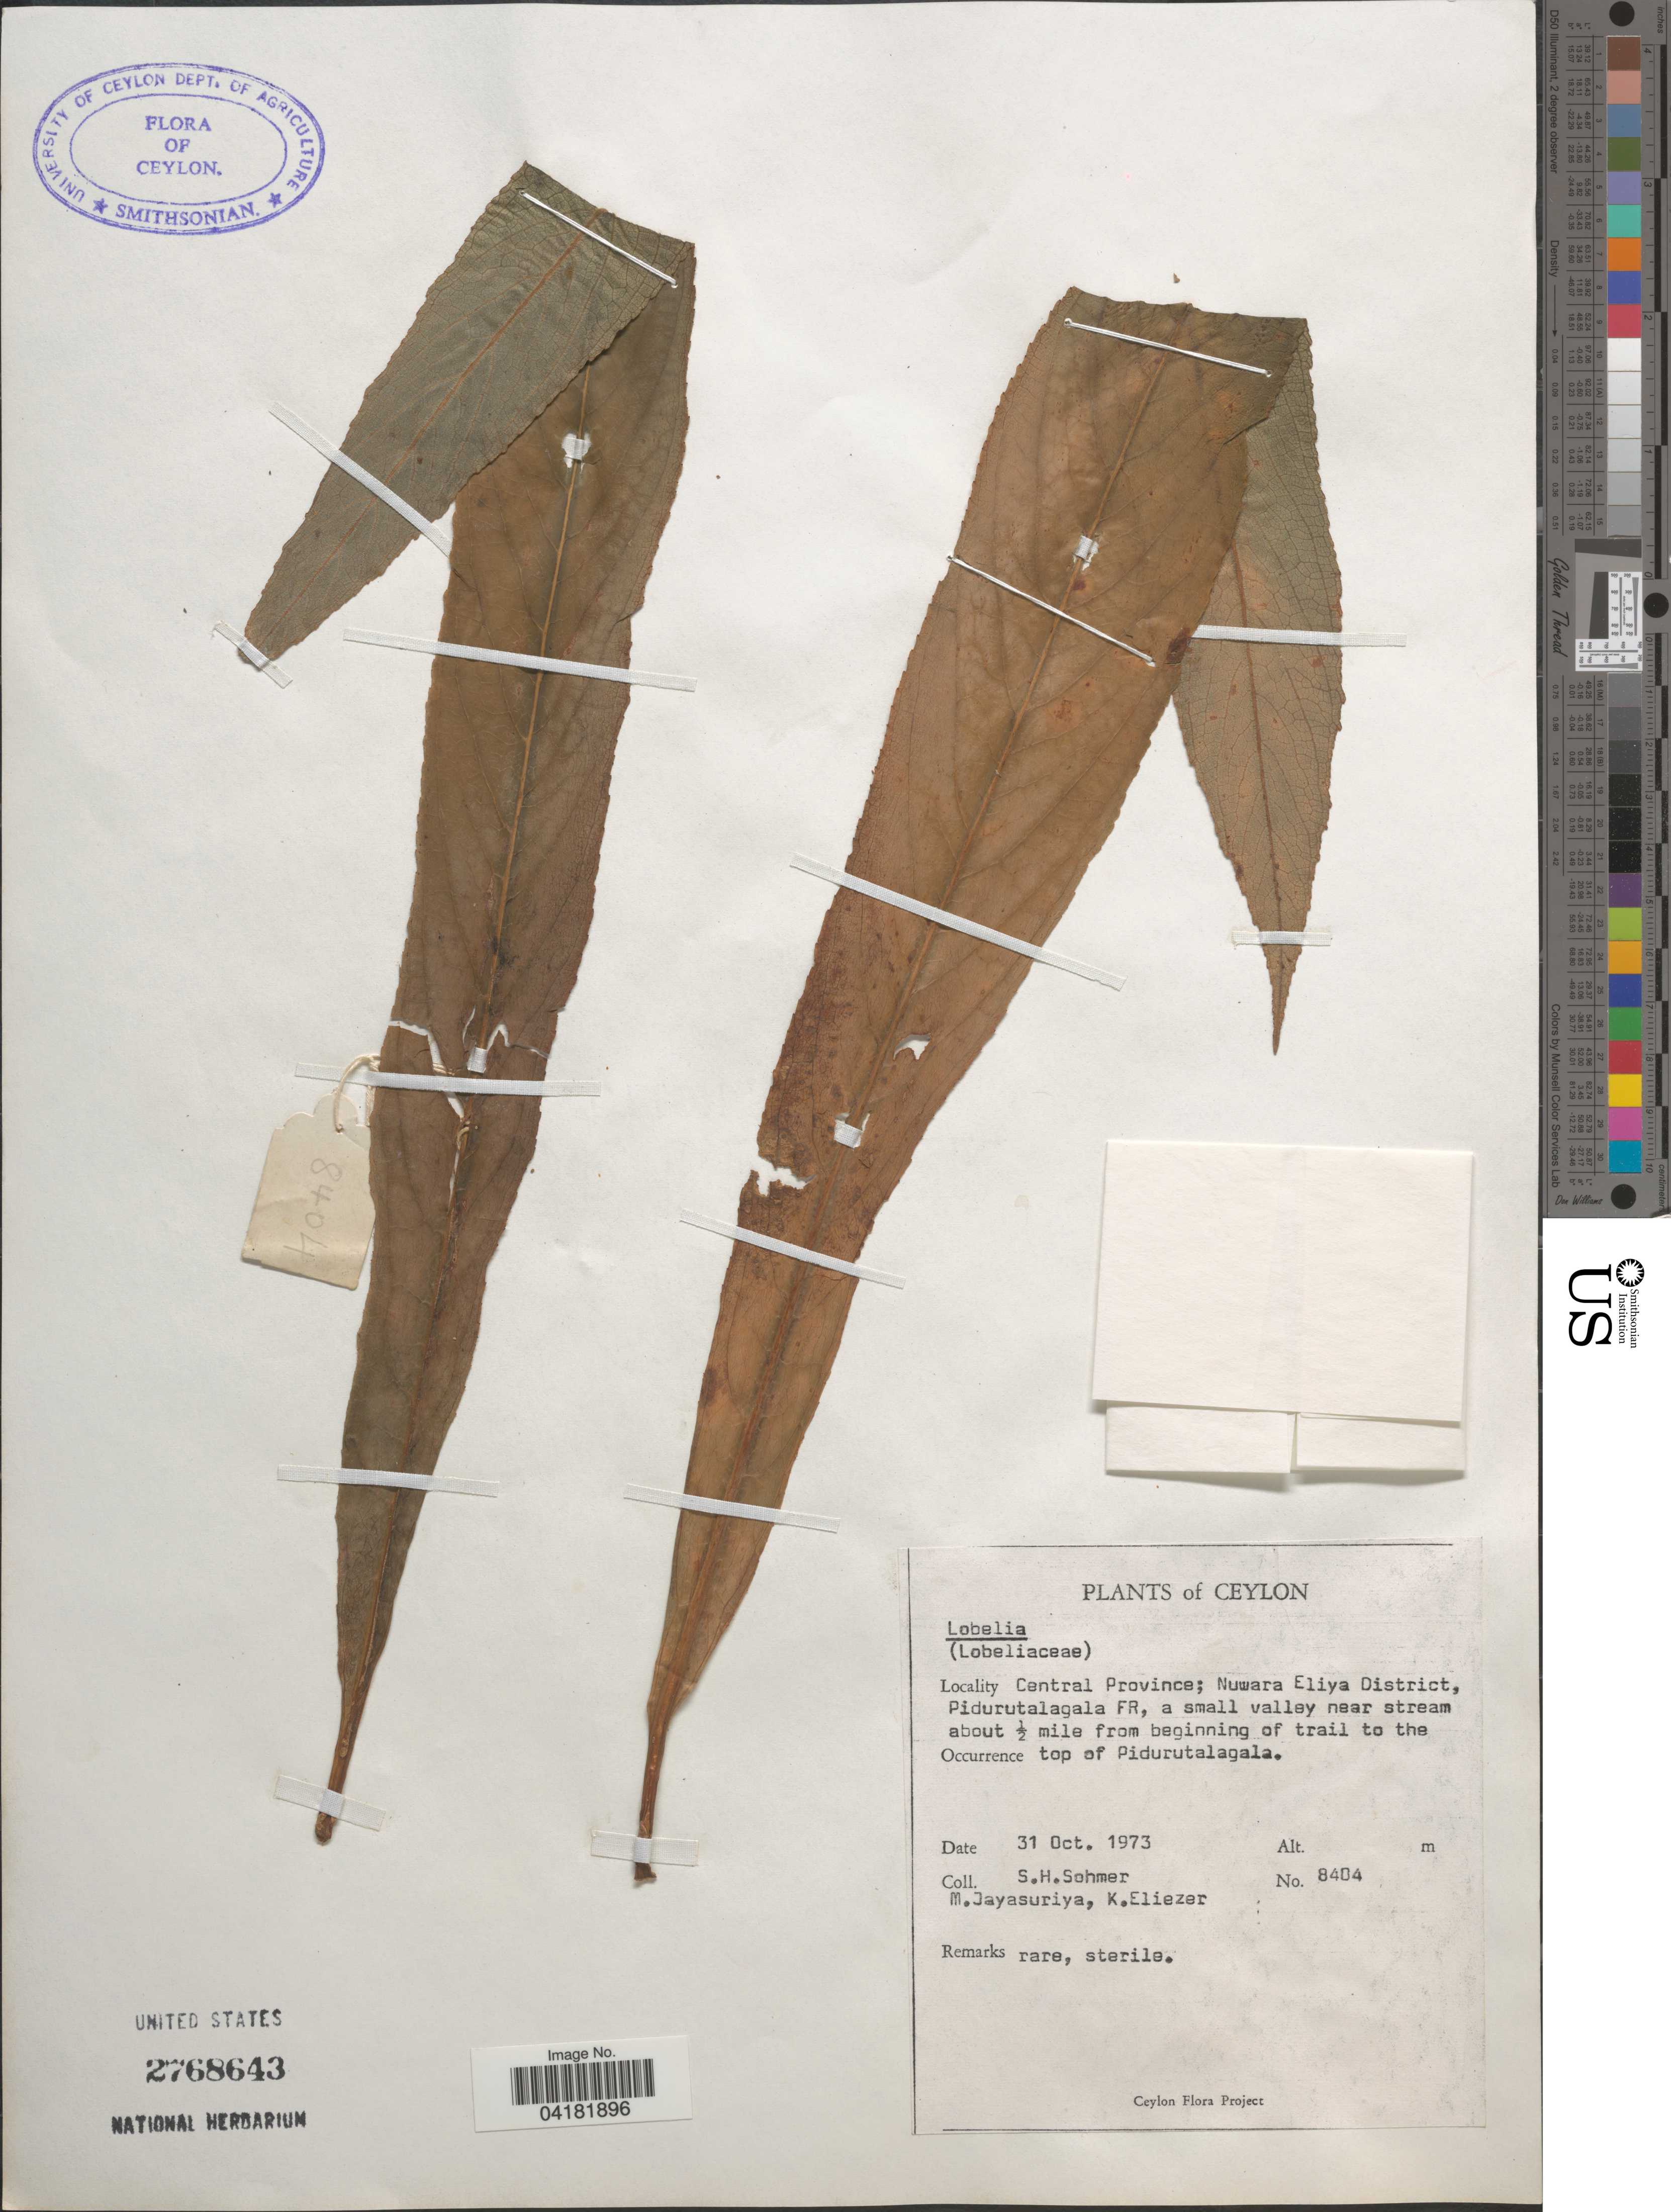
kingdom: Plantae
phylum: Tracheophyta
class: Magnoliopsida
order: Asterales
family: Campanulaceae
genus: Lobelia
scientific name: Lobelia sp.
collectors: S. H. Sohmer, M. Jayasuriya & K. Eliezer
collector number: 8404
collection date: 1973-10-31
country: Sri Lanka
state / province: Central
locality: Ceylon. Nuwara Eliya District, Pidurutalagala FR, a small valley near stream about ½ mile from beginning of trail to the top of Pidurutalagala.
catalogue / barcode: US 2768643